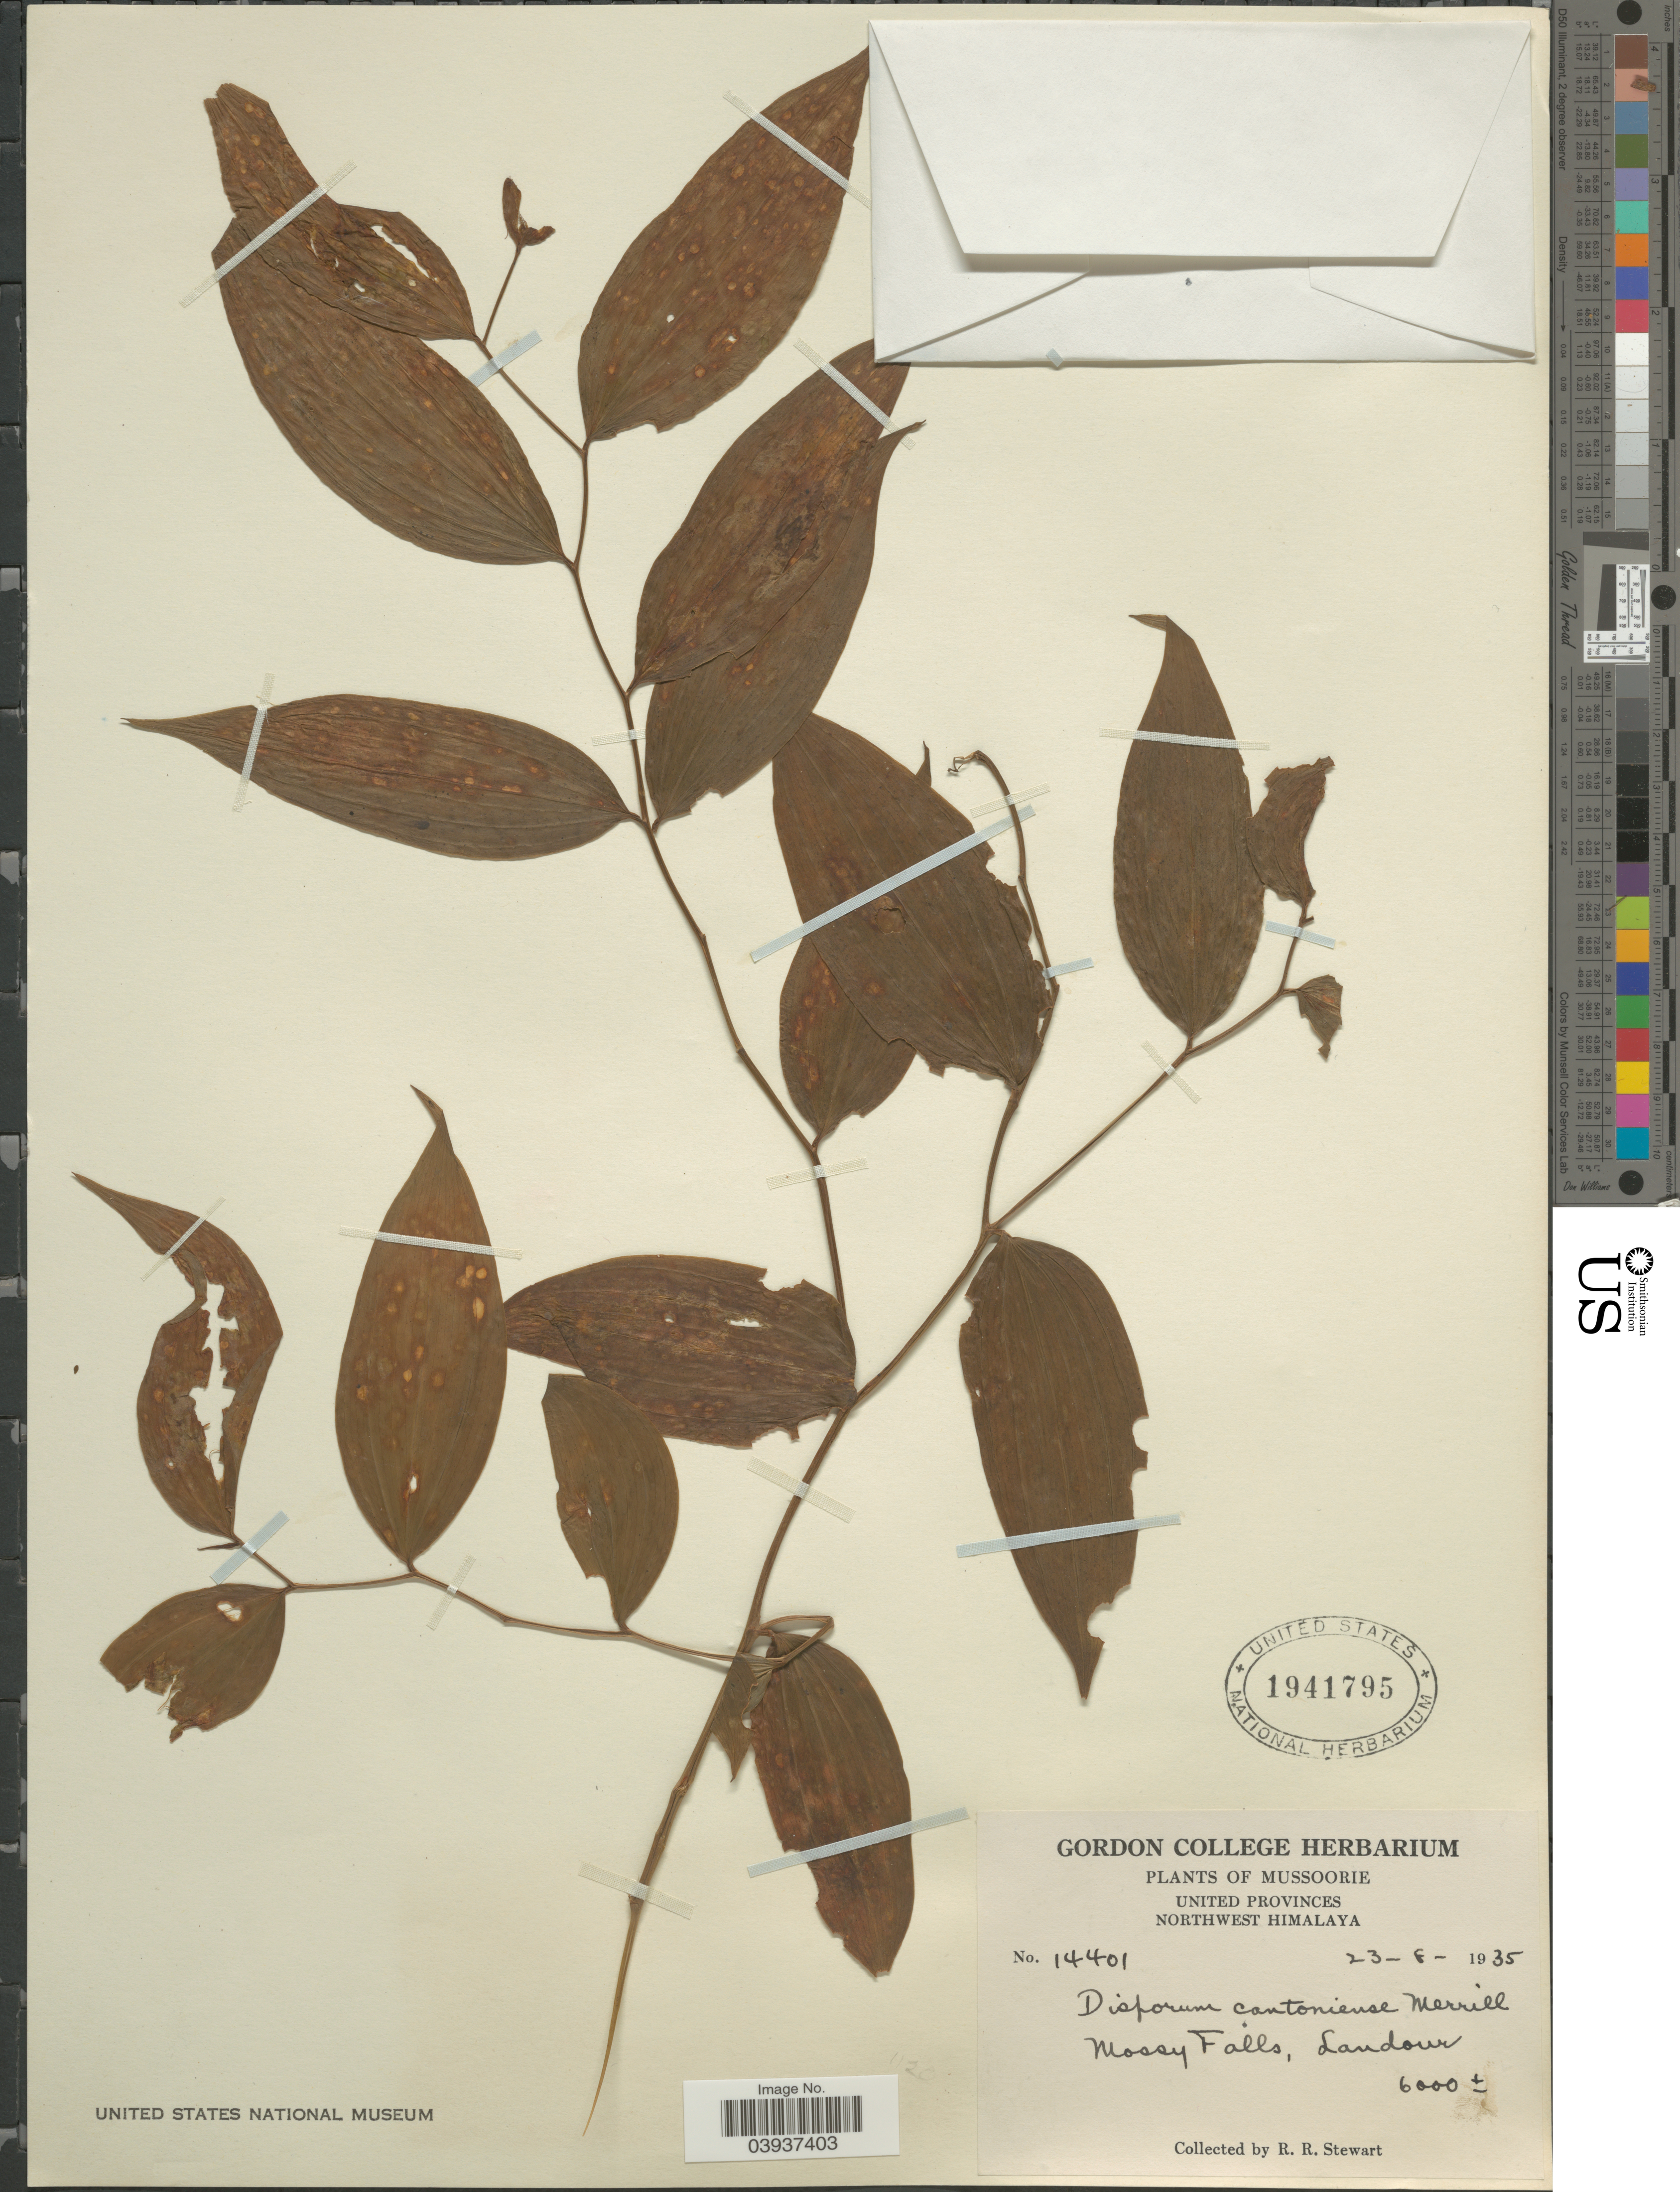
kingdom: Plantae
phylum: Tracheophyta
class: Liliopsida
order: Liliales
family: Colchicaceae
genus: Disporum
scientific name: Disporum cantoniense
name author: (Lour.) Merr.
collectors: R. Stewart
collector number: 14401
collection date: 1935-08-23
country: India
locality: Mussoorie. United Provinces. Northwest Himalaya. Mossy Falls, Landour.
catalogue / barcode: US 1941795